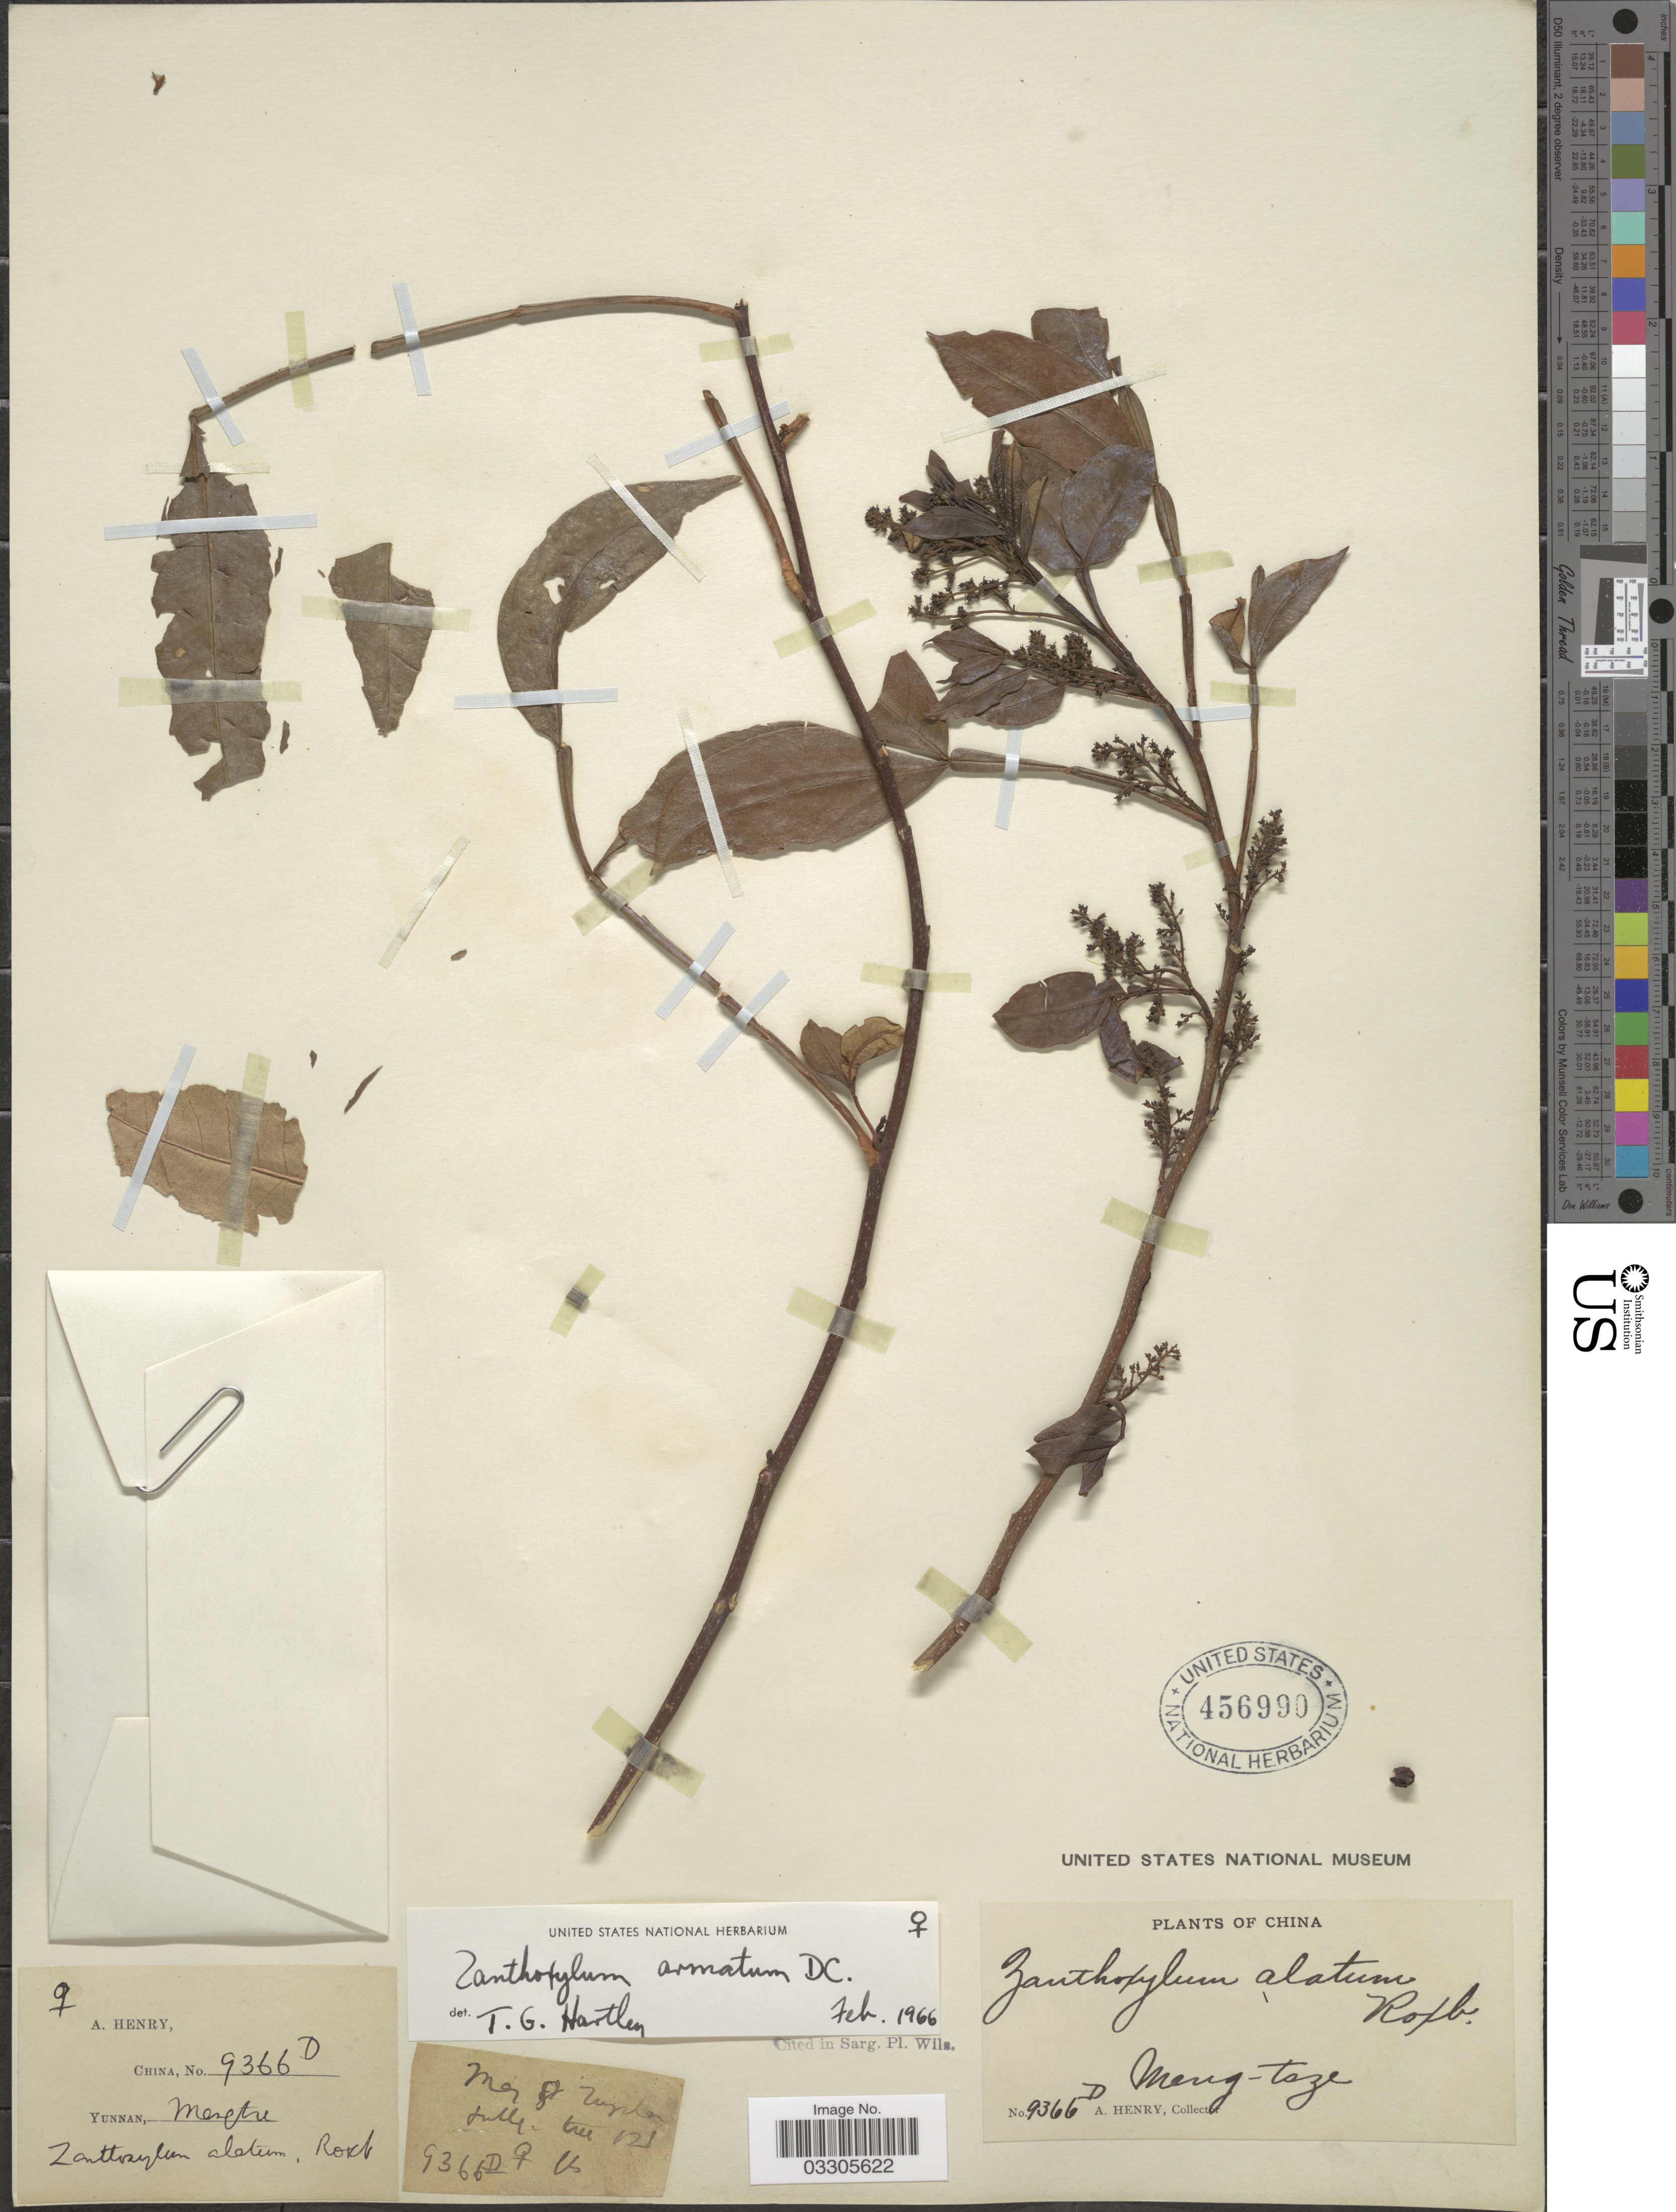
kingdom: Plantae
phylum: Tracheophyta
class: Magnoliopsida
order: Sapindales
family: Rutaceae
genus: Zanthoxylum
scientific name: Zanthoxylum armatum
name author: DC.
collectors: A. Henry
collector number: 9366 D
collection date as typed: Transcribed d/m/y: /5/8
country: China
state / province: Yunnan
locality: Meng-tsze. Zungshen gully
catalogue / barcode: US 456990